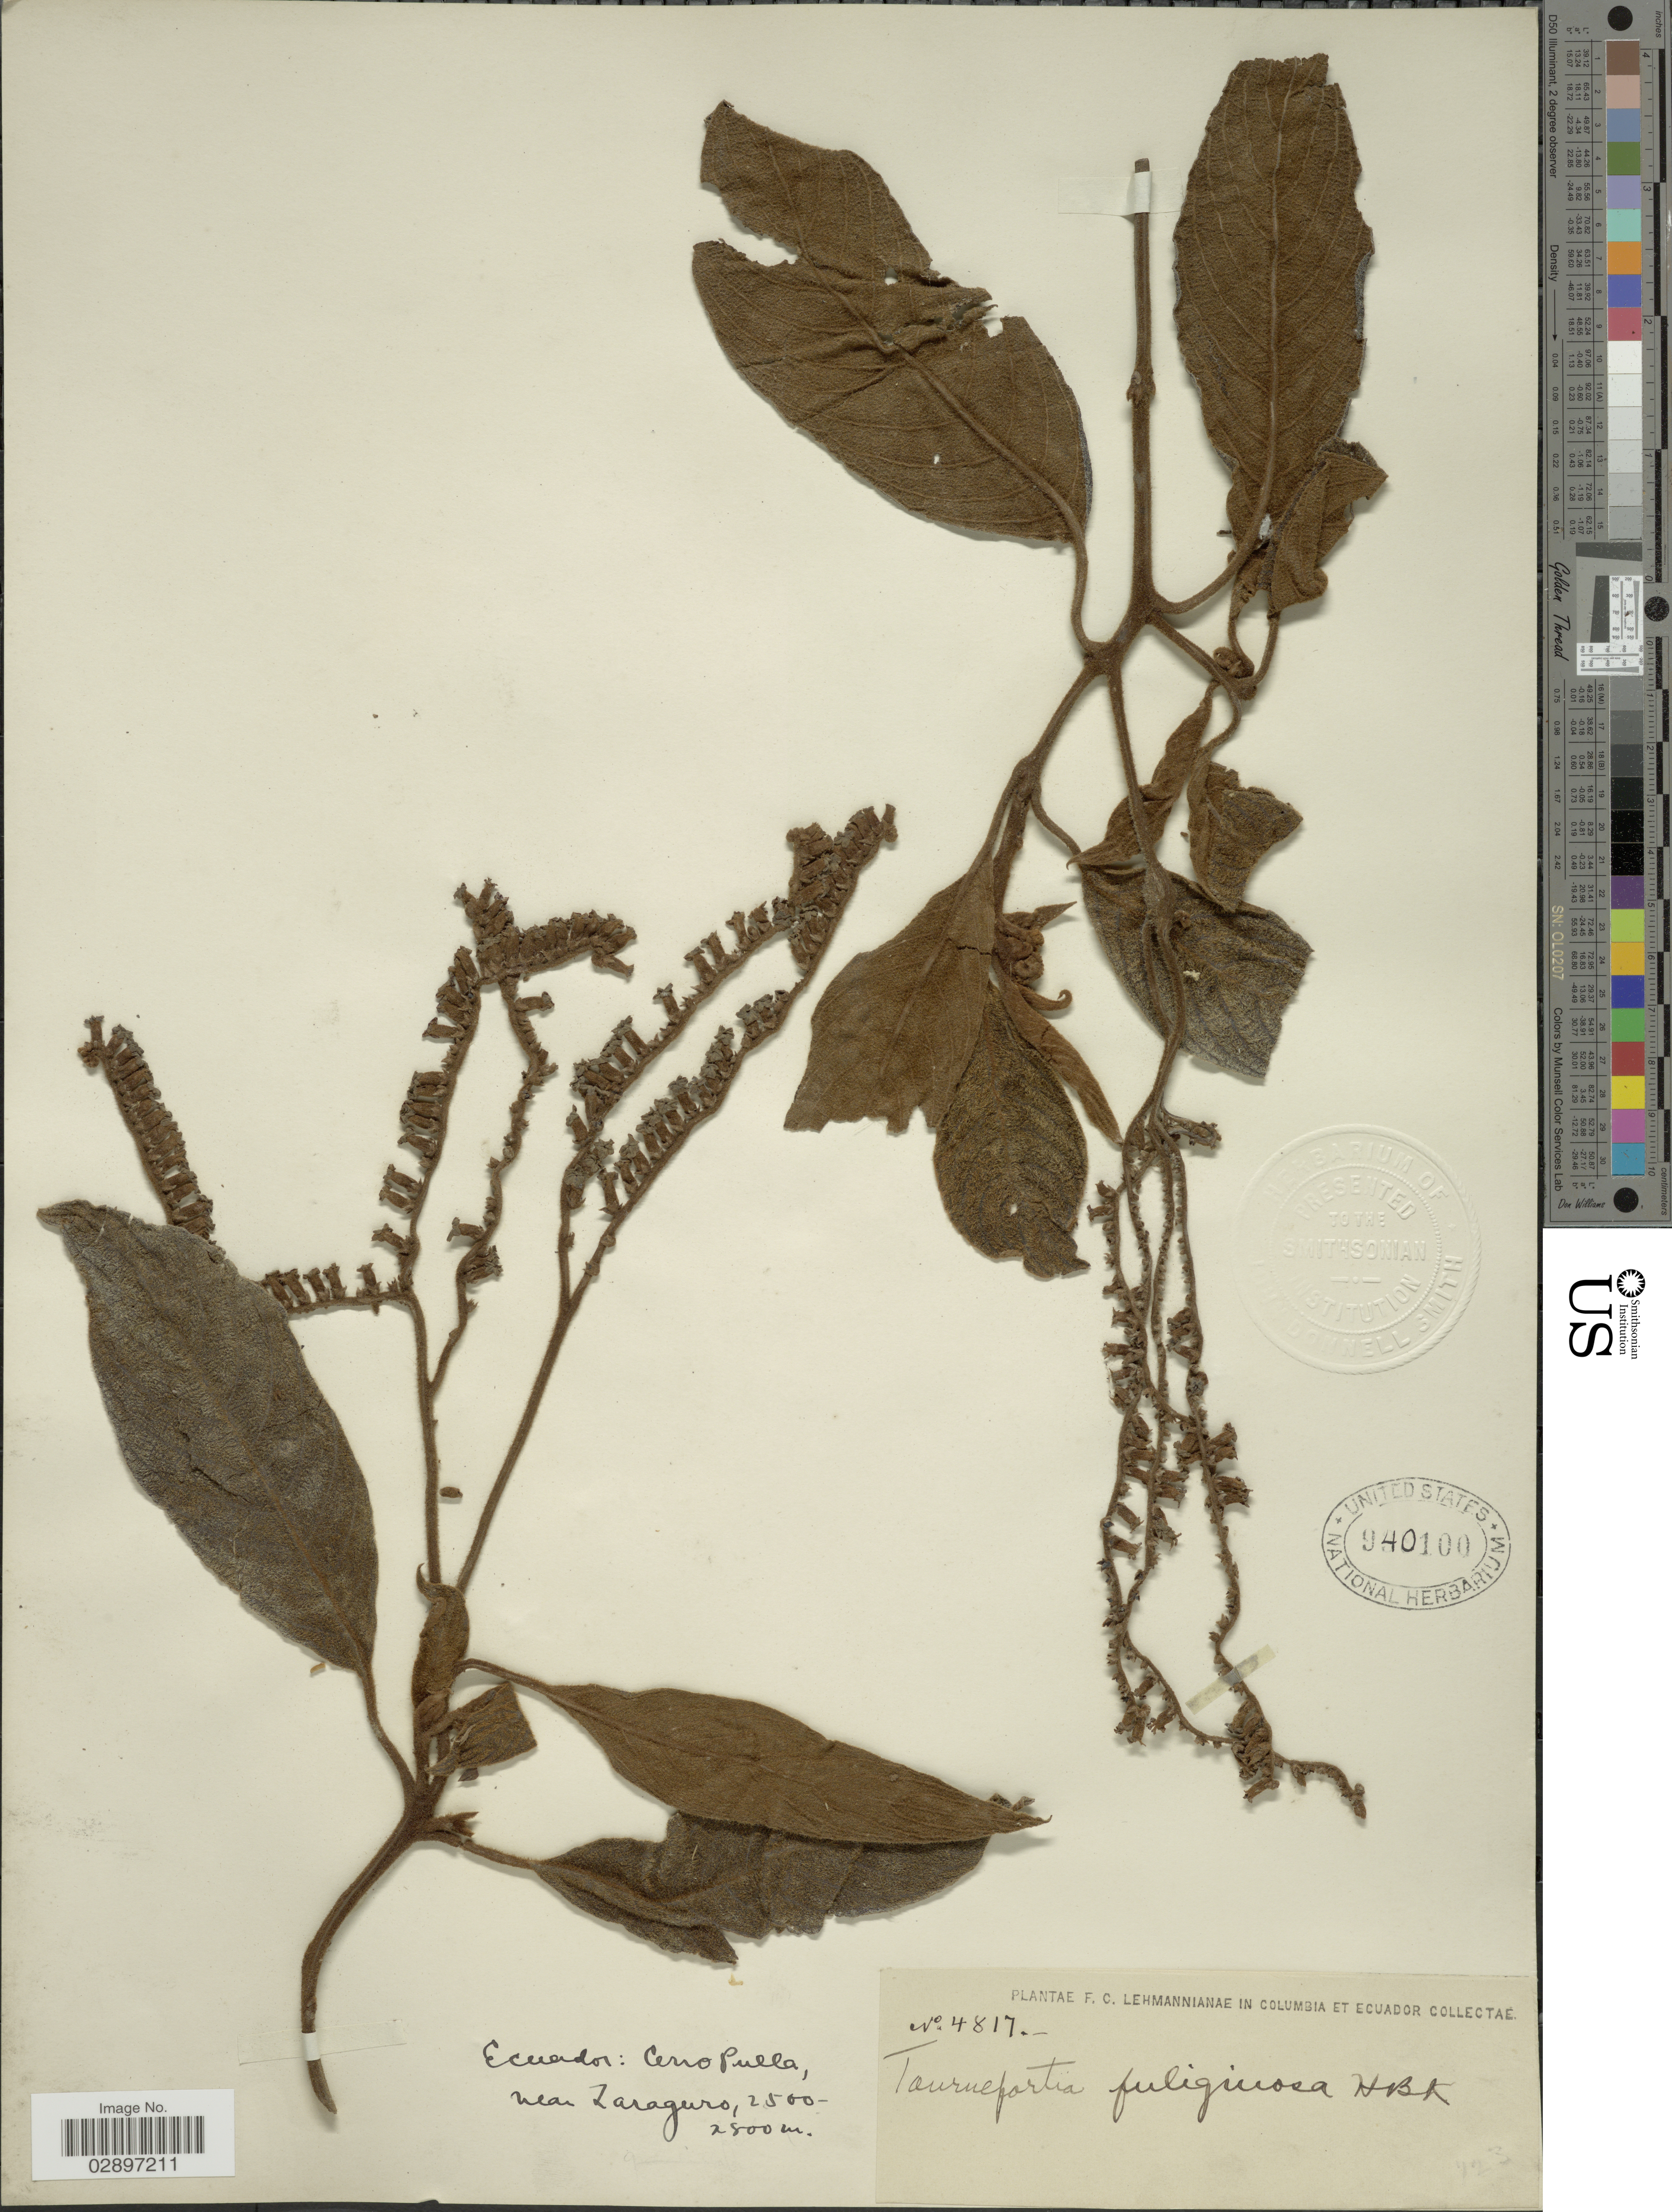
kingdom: Plantae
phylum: Tracheophyta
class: Magnoliopsida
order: Boraginales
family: Heliotropiaceae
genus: Tournefortia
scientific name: Tournefortia fuliginosa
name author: Kunth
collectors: F. C. Lehmann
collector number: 4817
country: Ecuador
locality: Cerro Pulla, near Zaraguro.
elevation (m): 2500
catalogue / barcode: US 940100